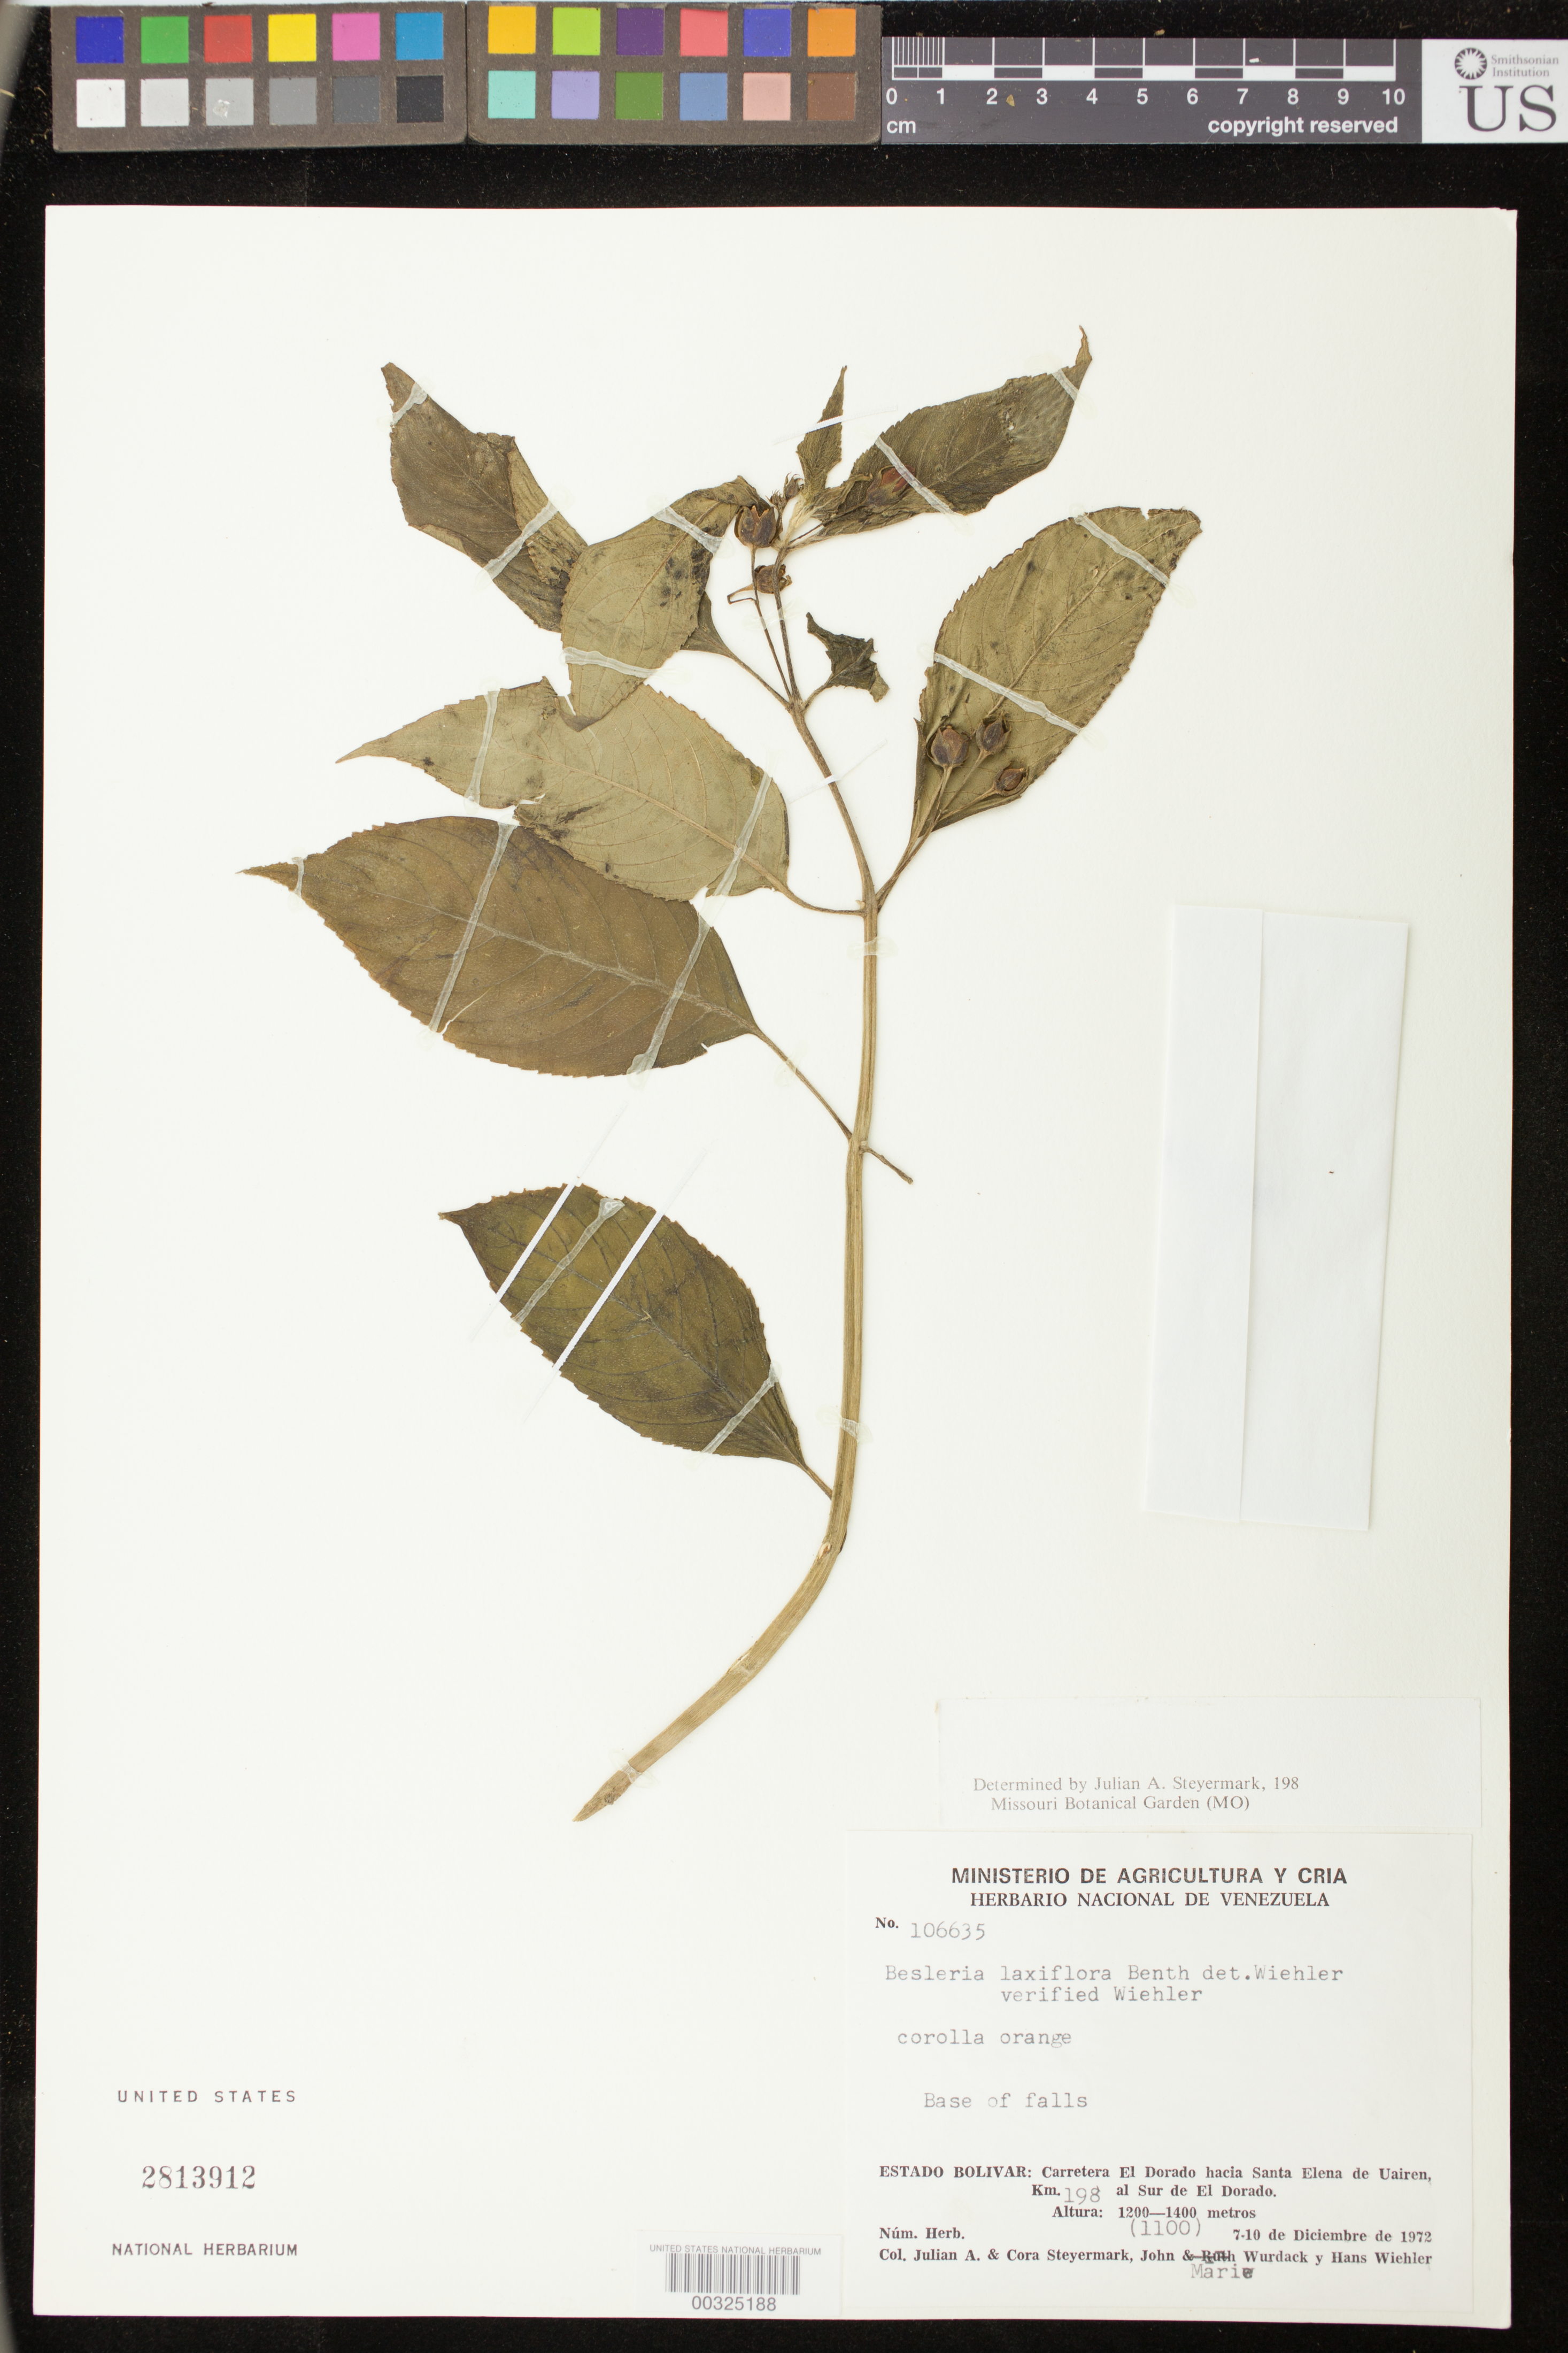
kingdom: Plantae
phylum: Tracheophyta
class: Magnoliopsida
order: Lamiales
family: Gesneriaceae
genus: Besleria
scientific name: Besleria laxiflora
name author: Benth.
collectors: J. Steyermark, C. Steyermark, J. J. Wurdack & M. L. Wurdack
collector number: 106635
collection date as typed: Dec 1972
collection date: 1972-12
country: Venezuela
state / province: Bolívar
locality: El Dorado highway near Santa Elena de Uairen, km 198 S of El Dorado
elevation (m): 1100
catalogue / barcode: US 2813912